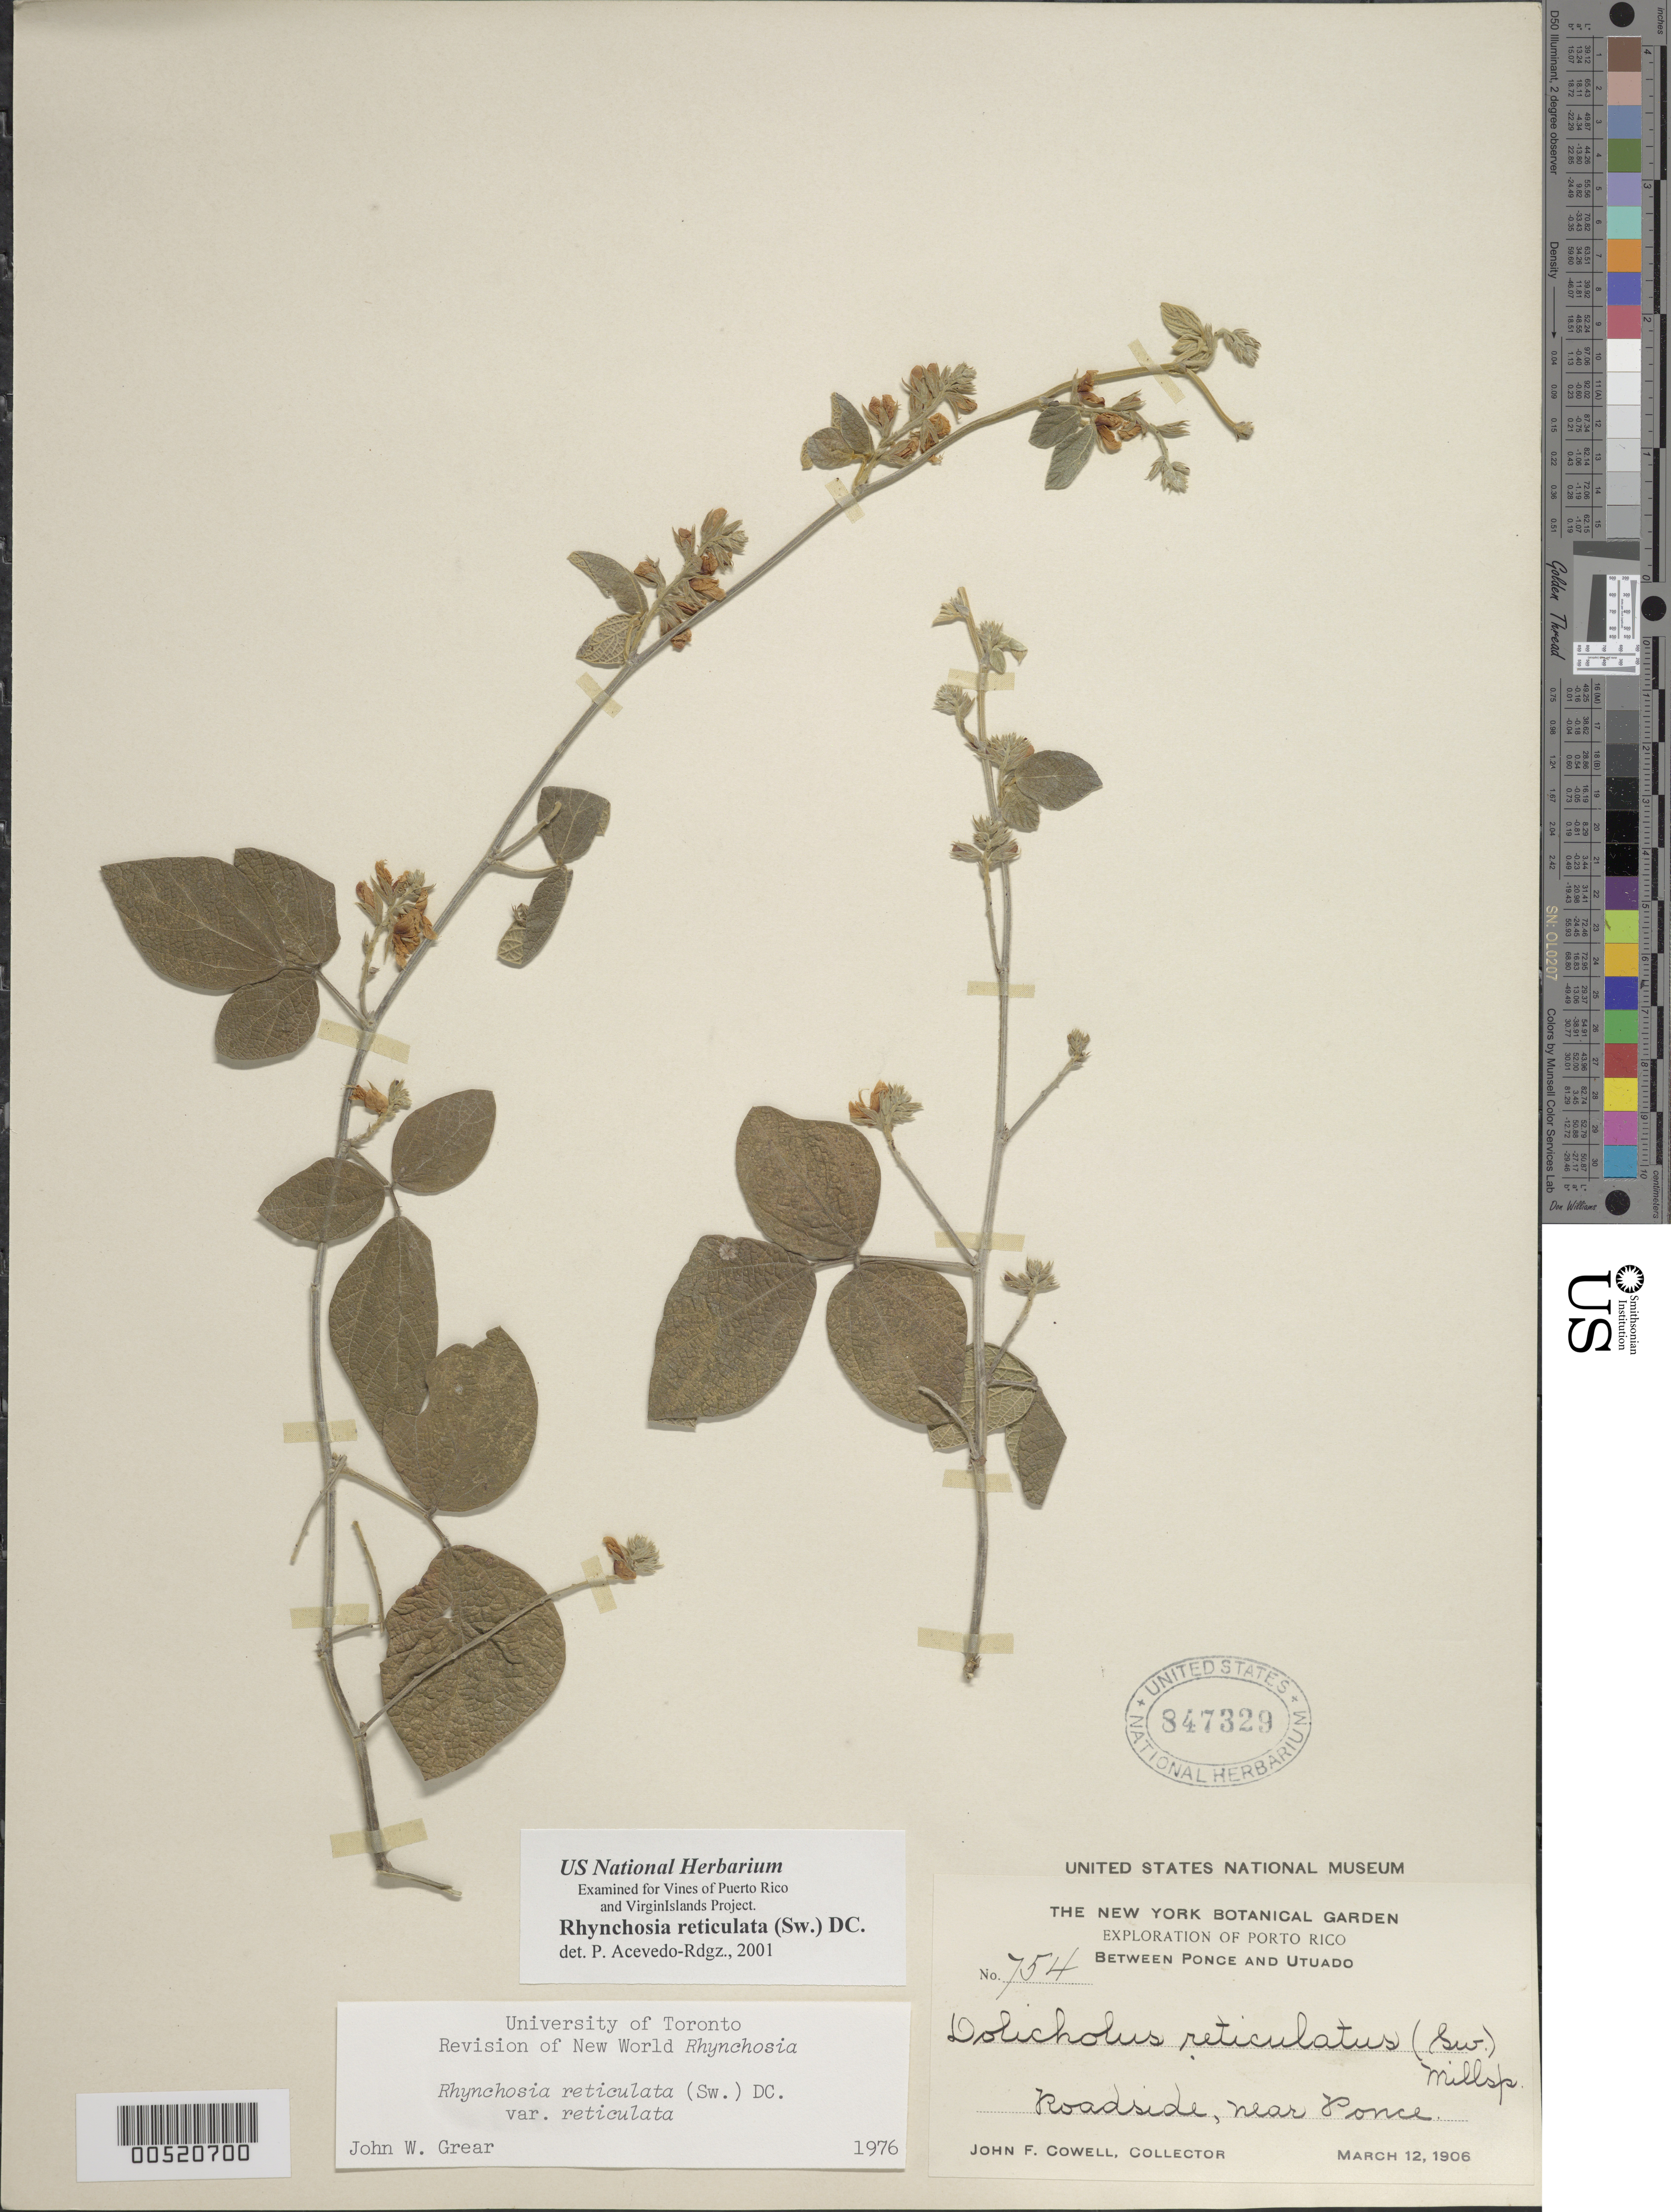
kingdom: Plantae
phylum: Tracheophyta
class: Magnoliopsida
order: Fabales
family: Fabaceae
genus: Rhynchosia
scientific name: Rhynchosia reticulata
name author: (Sw.) DC.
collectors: J. F. Cowell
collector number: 754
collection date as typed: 12 Mar 1906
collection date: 1906-03-12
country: Puerto Rico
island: Greater Antilles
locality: near Ponce. Roadside.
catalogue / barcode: US 847329